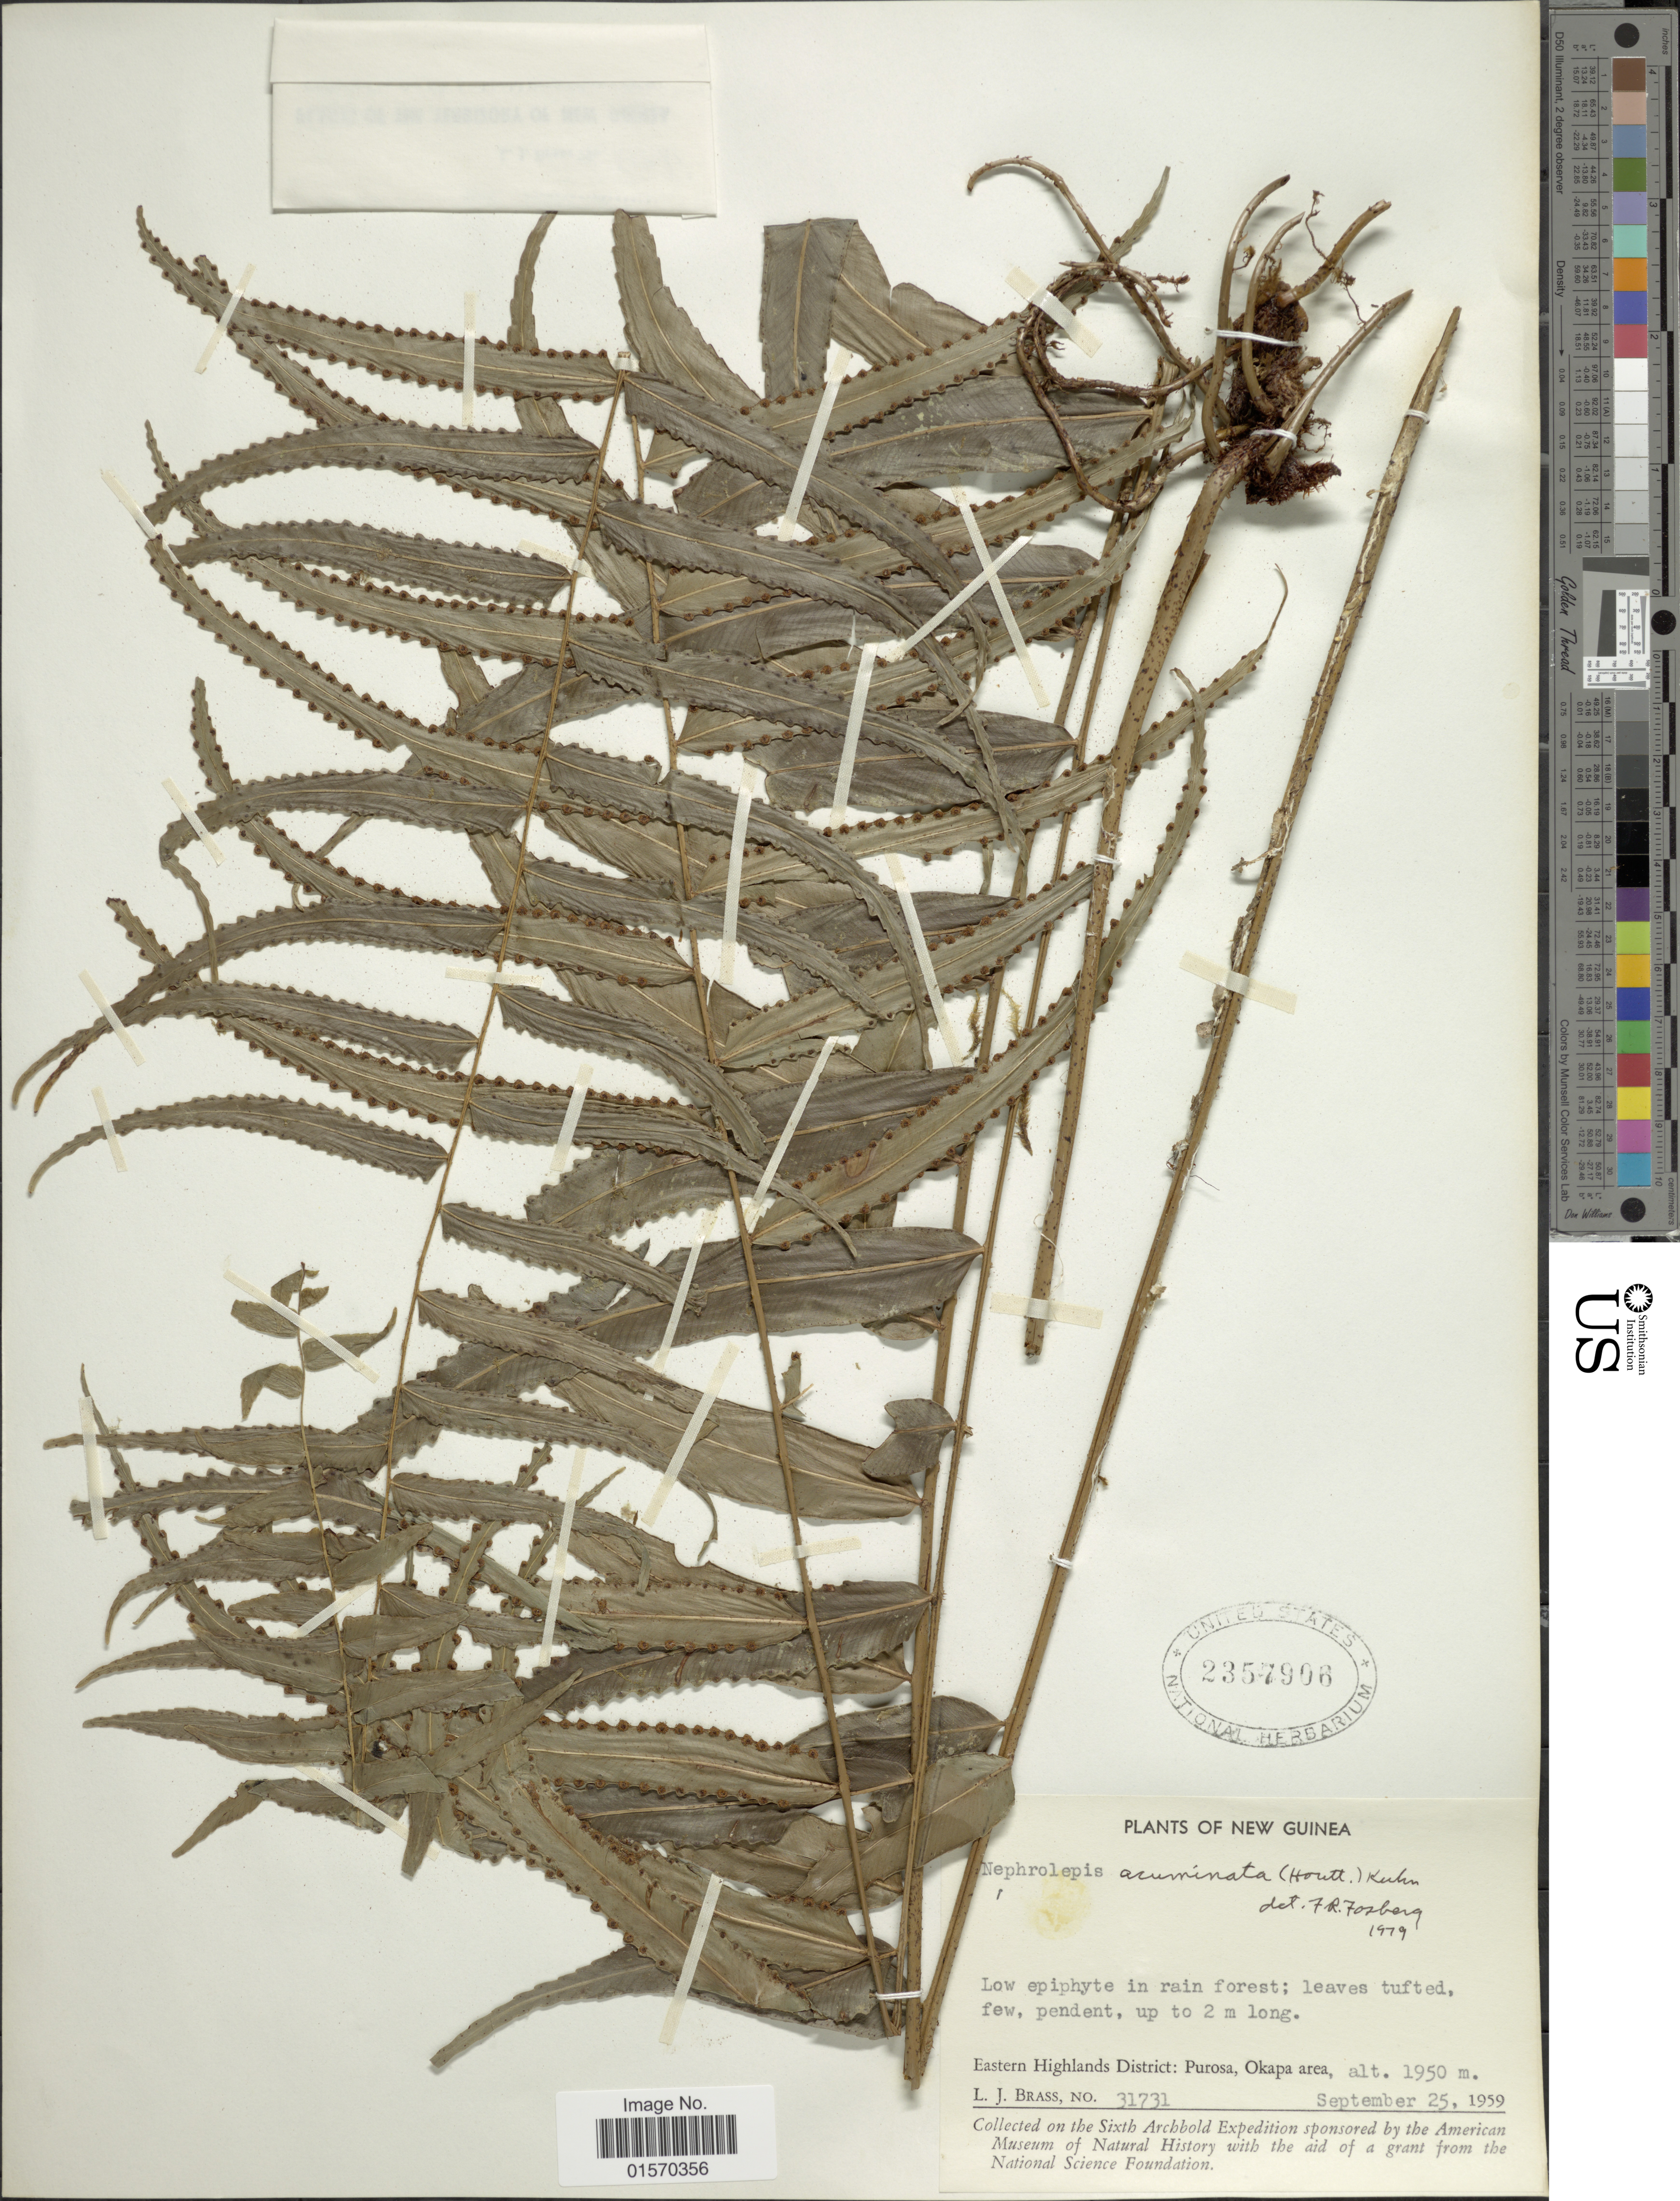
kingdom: Plantae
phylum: Tracheophyta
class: Polypodiopsida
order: Polypodiales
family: Nephrolepidaceae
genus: Nephrolepis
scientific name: Nephrolepis acuminata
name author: (Houtt.) Kuhn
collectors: L. J. Brass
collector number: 31731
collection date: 1959-09-25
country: Papua New Guinea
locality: New Guinea: Eastern Highlands District: Purosa, Okapa area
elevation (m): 1950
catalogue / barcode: US 2357906